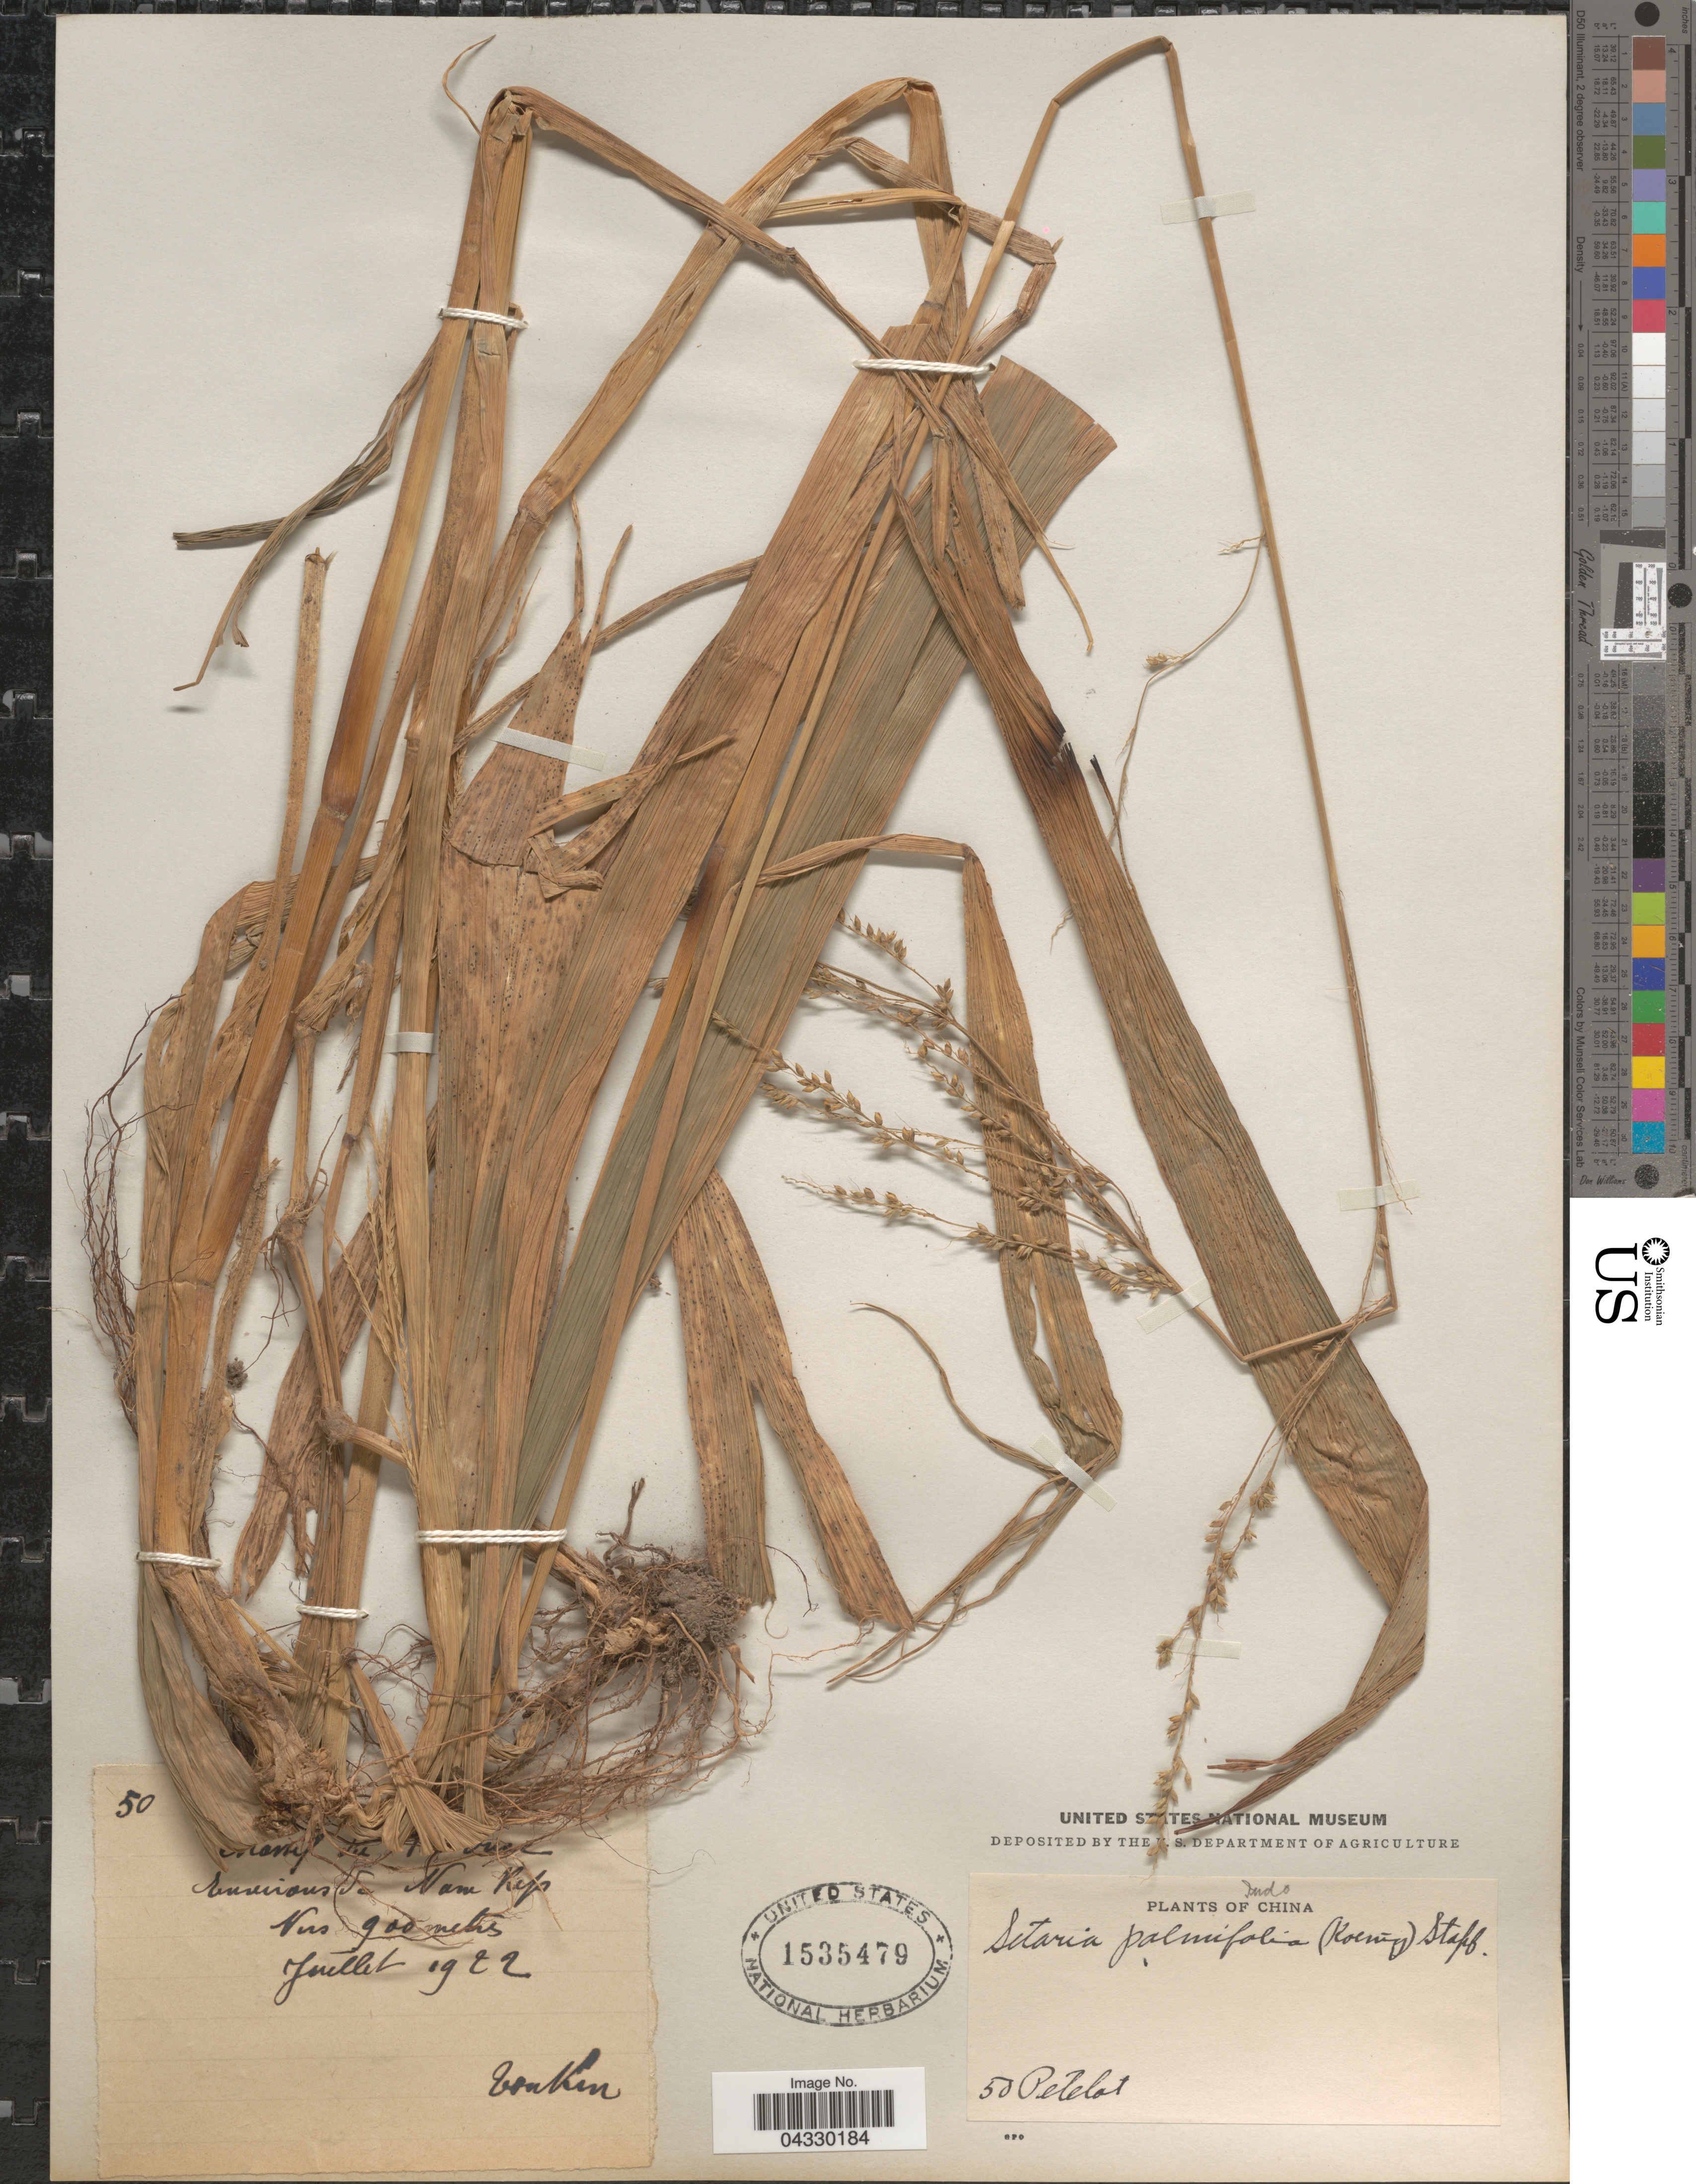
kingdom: Plantae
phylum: Tracheophyta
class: Liliopsida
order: Poales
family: Poaceae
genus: Setaria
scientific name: Setaria palmifolia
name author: (J. Koenig) Stapf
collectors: Pételot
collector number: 50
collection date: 1922-07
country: Vietnam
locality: [illegible text] Environs de Nam Kep. Tonkin. Indo China.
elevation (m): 900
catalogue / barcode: US 1535479